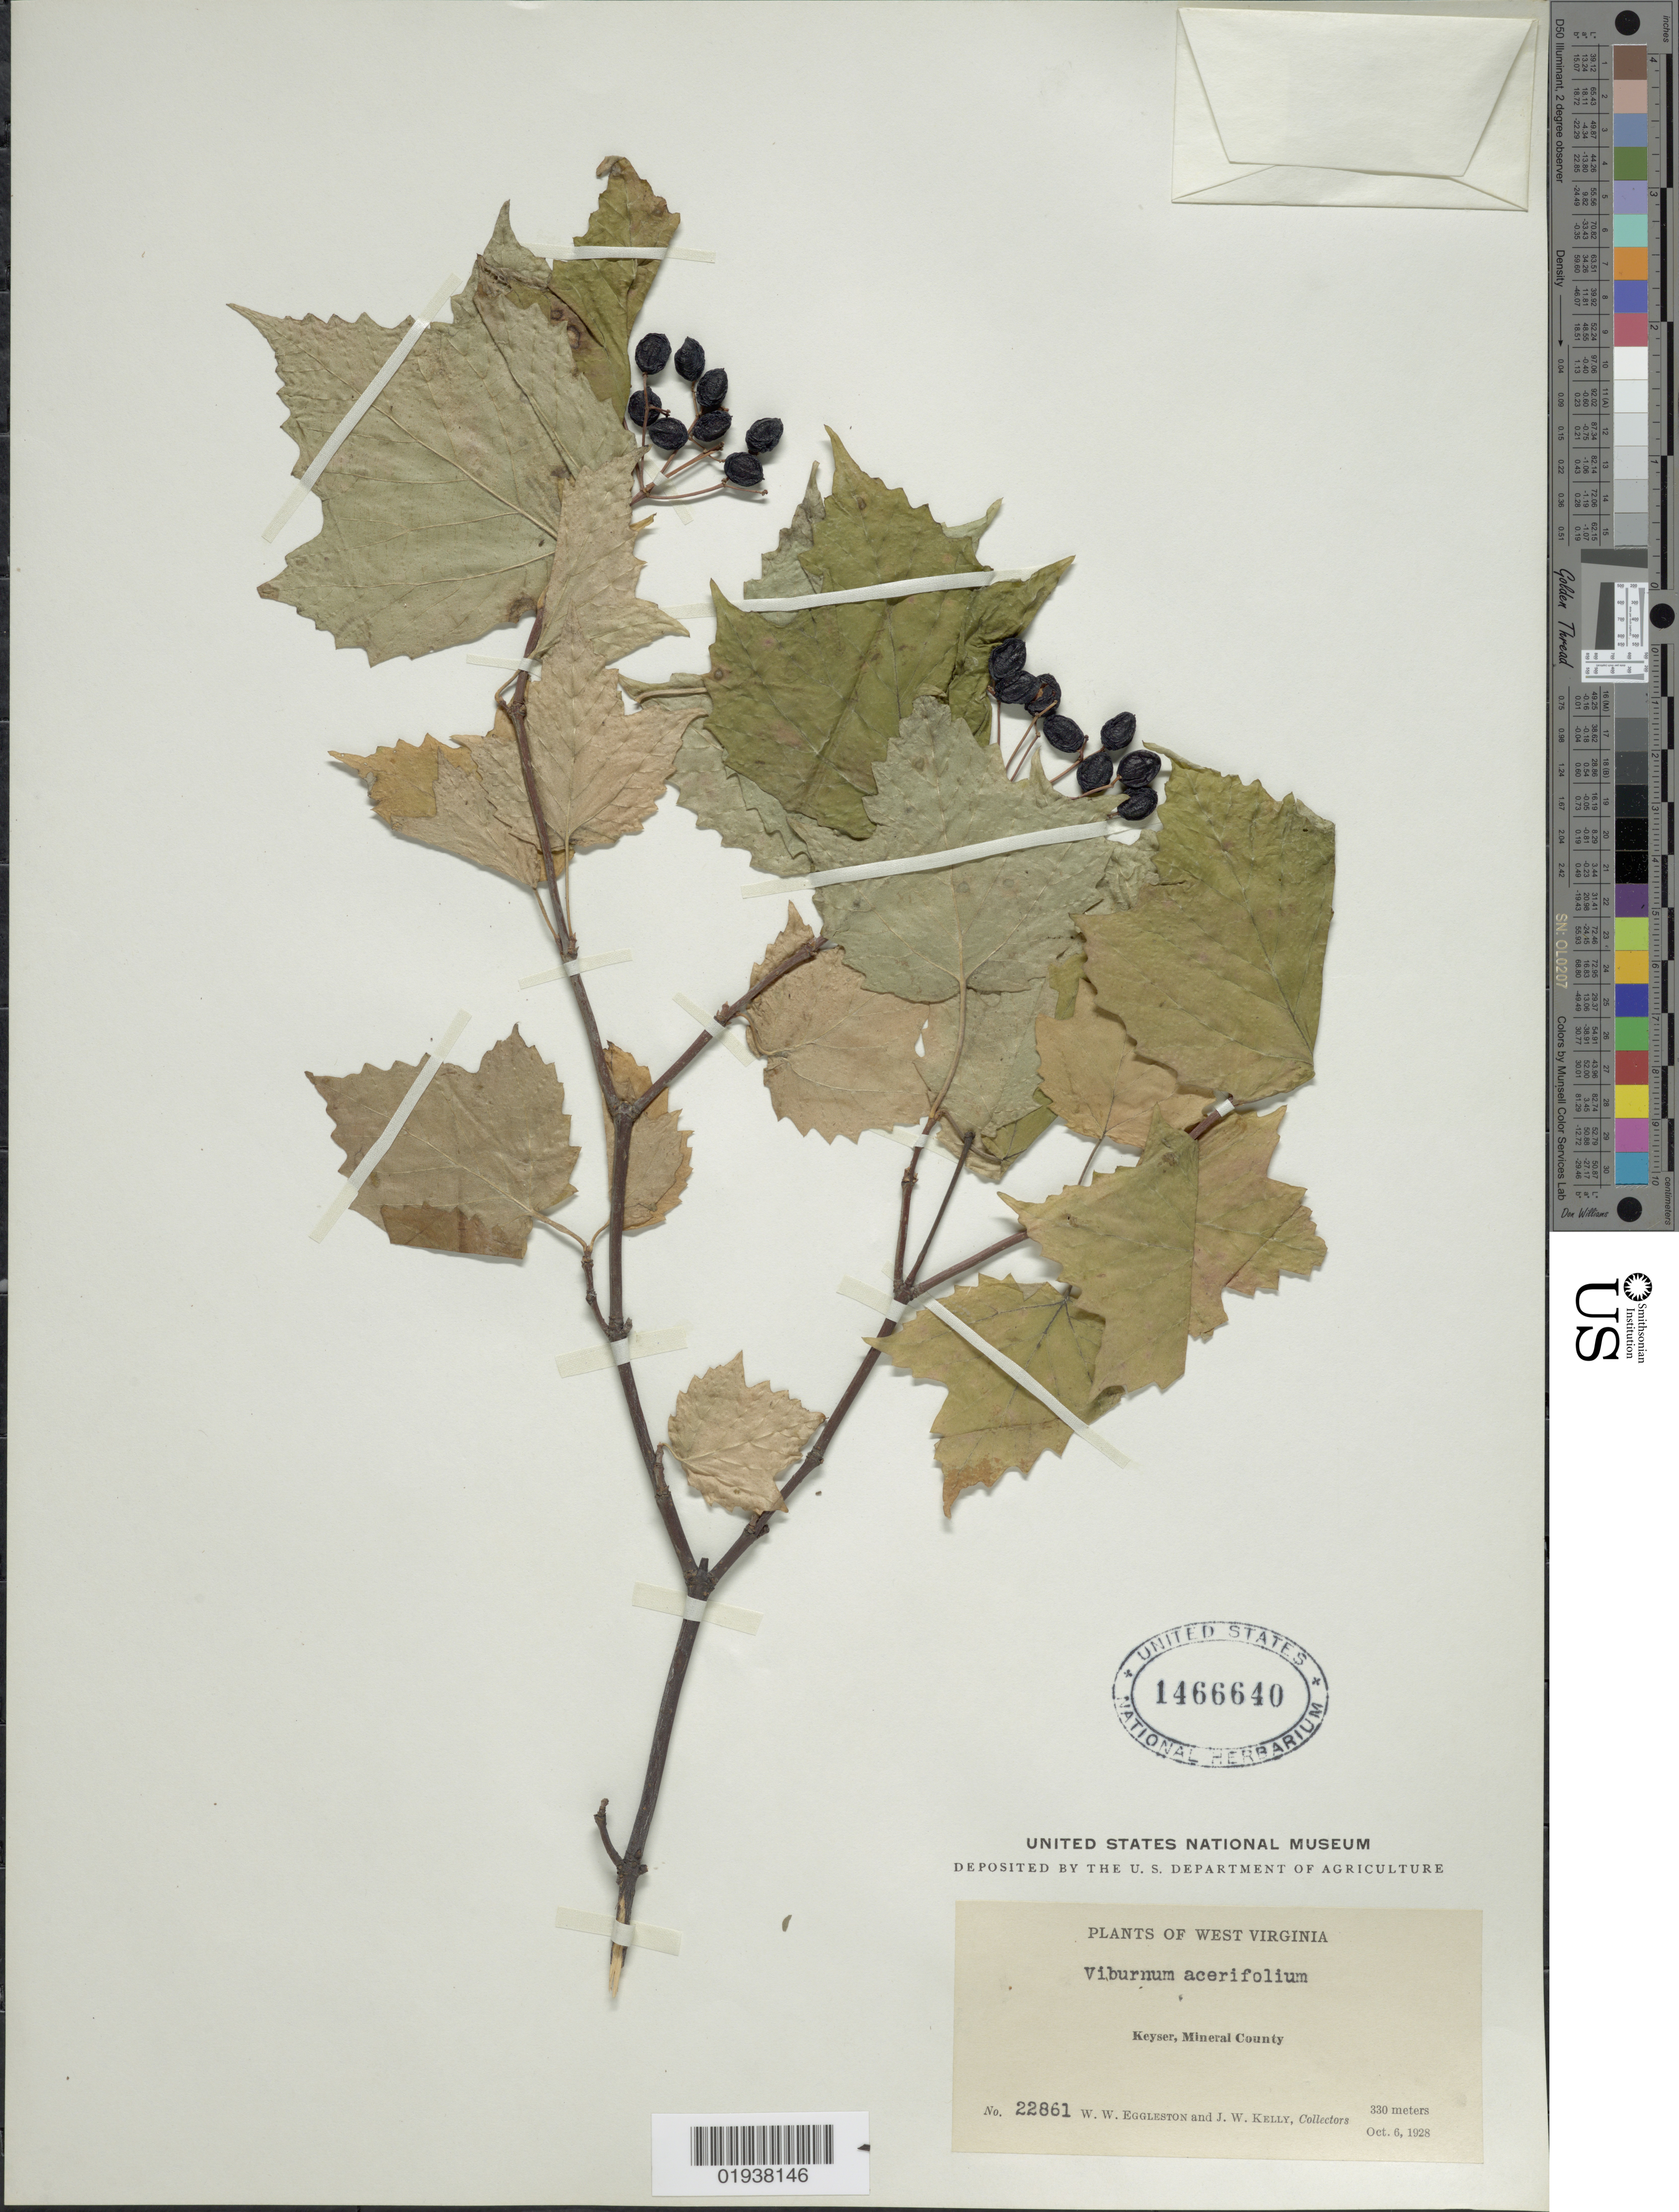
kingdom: Plantae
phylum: Tracheophyta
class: Magnoliopsida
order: Dipsacales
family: Viburnaceae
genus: Viburnum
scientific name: Viburnum acerifolium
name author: L.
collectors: W. W. Eggleston & J. Kelly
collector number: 22861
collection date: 1928-10-06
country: United States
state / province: West Virginia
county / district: Mineral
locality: Keyser, Mineral County.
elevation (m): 330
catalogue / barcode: US 1466640